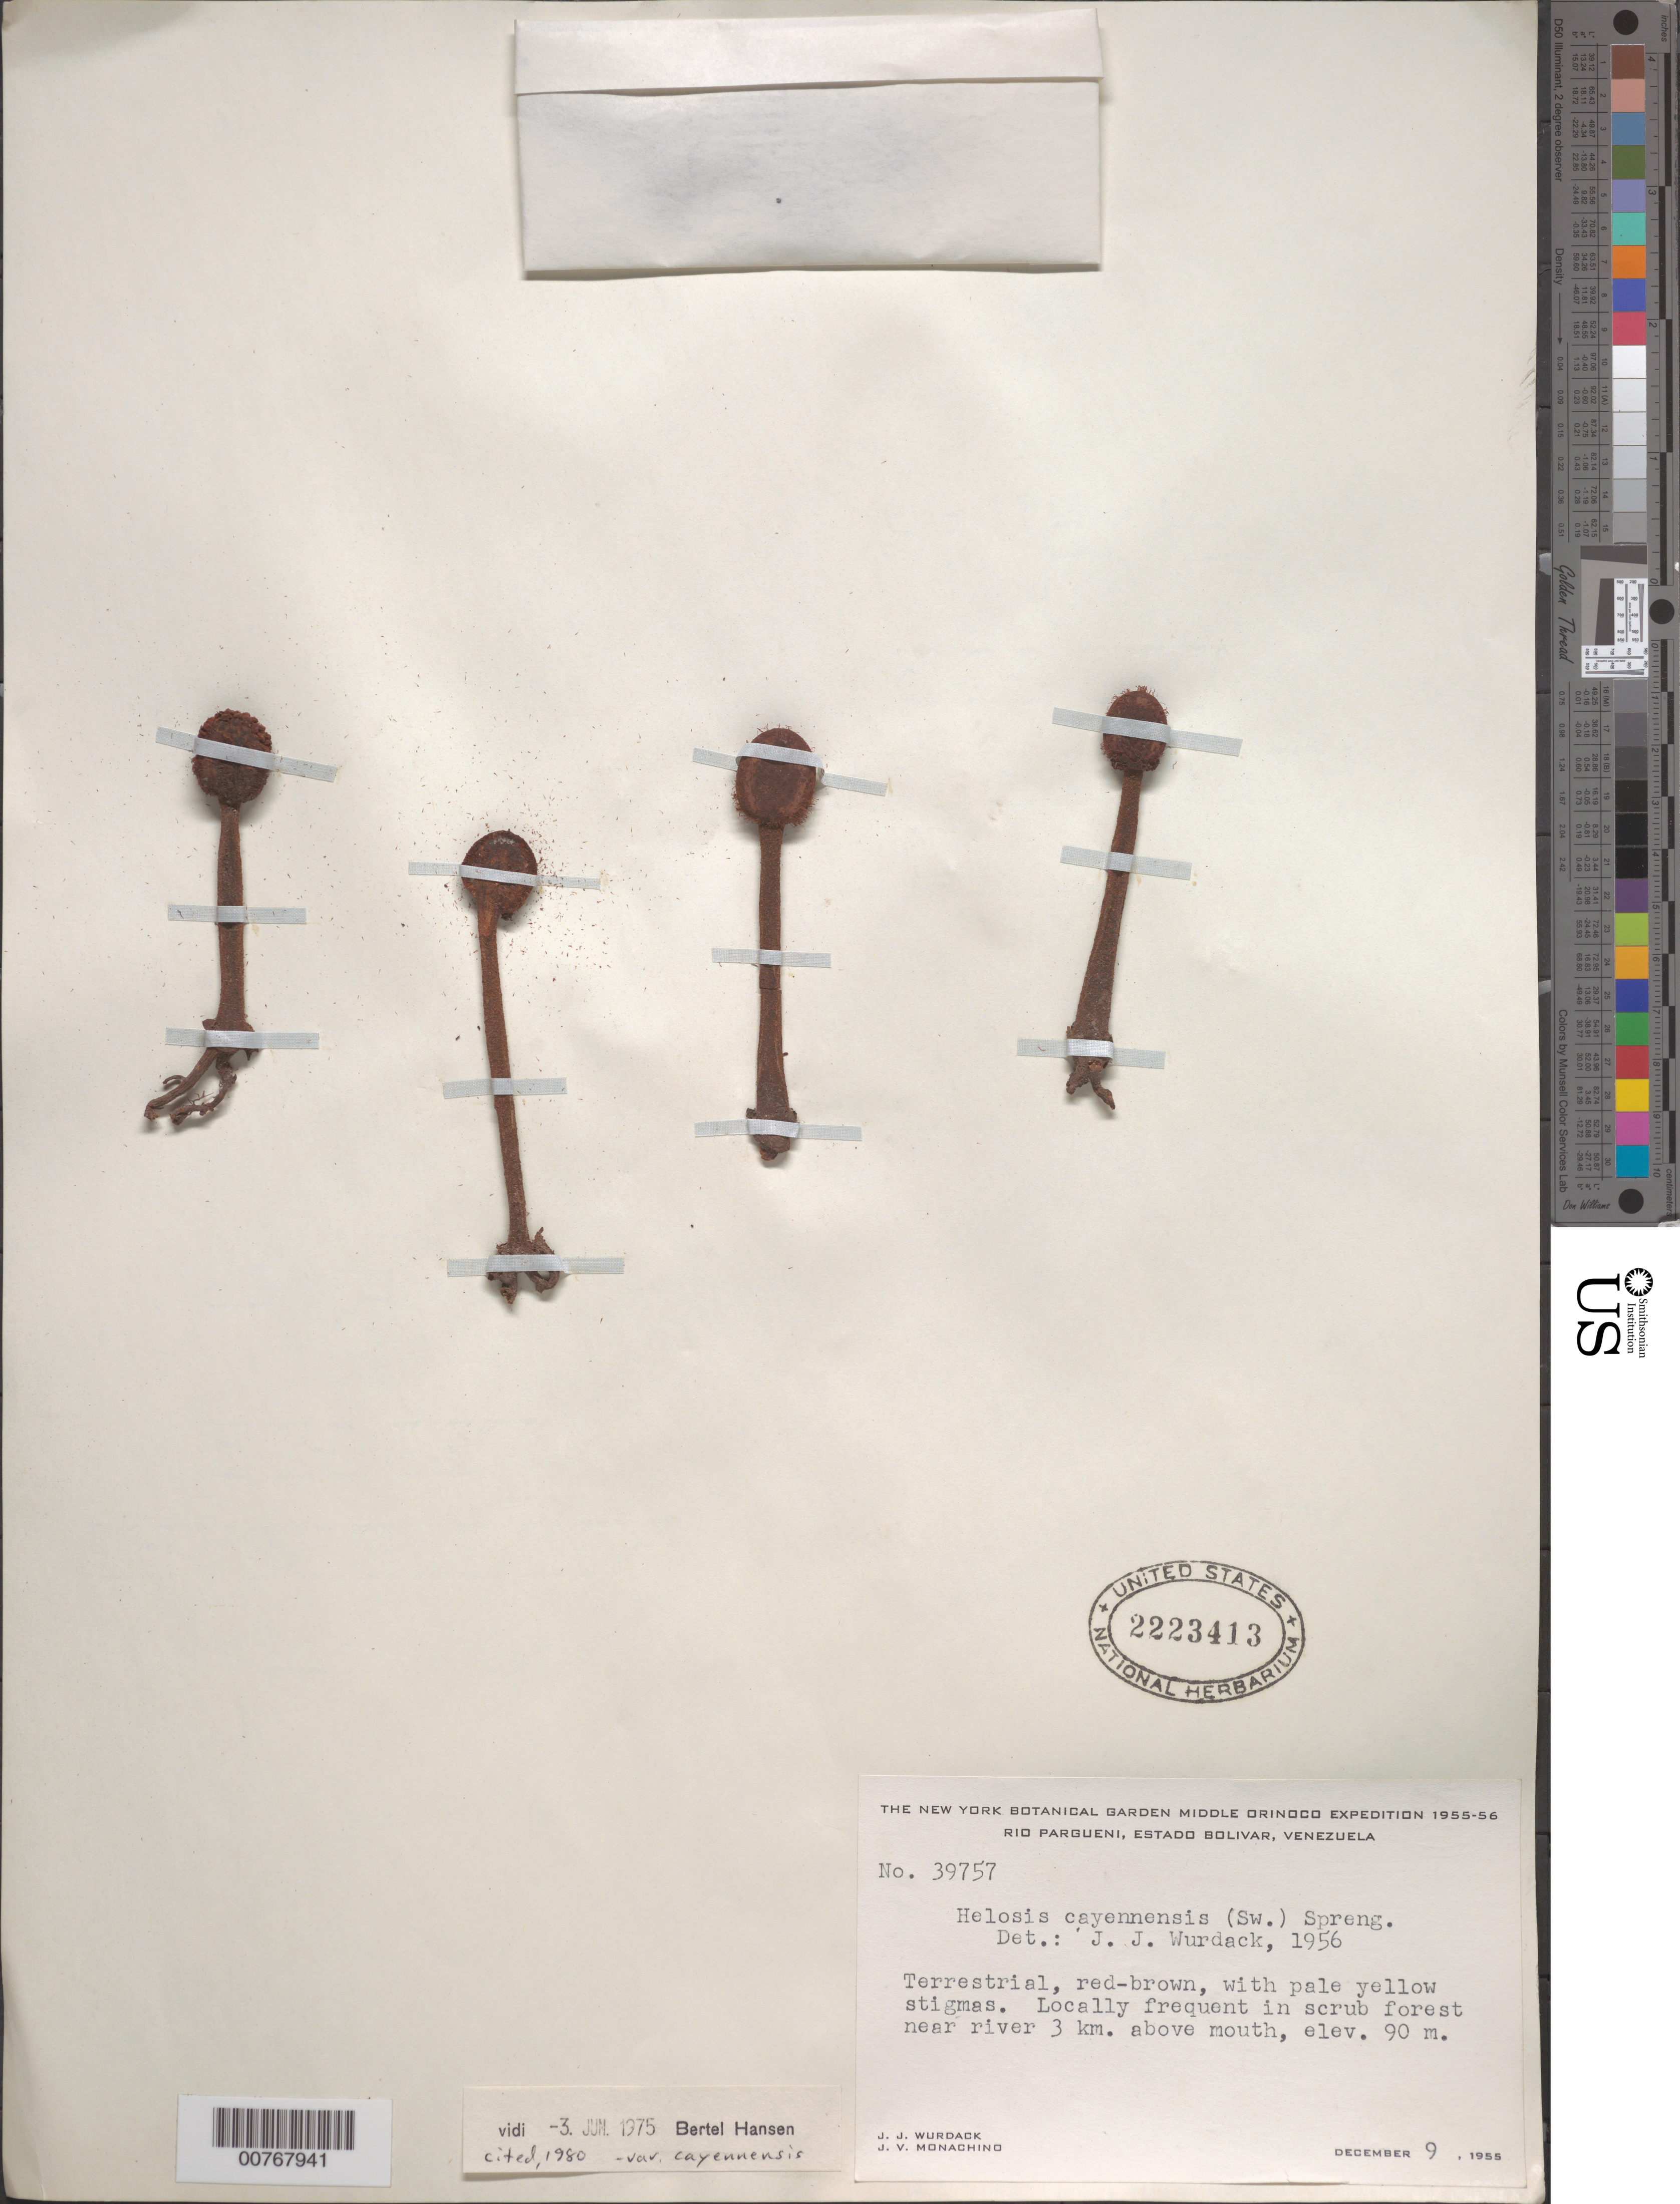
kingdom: Plantae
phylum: Tracheophyta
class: Magnoliopsida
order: Santalales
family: Balanophoraceae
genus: Helosis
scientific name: Helosis cayennensis var. cayennensis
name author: (Sw.) Spreng.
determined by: Hansen, B.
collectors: J. J. Wurdack & J. V. Monachino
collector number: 39757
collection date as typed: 9-Dec-55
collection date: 1955-12-09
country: Venezuela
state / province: Bolívar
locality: Río Pargueni, 3 km above mouth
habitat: Scrub forest near river 3 km above mouth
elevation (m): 90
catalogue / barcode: US 2223413